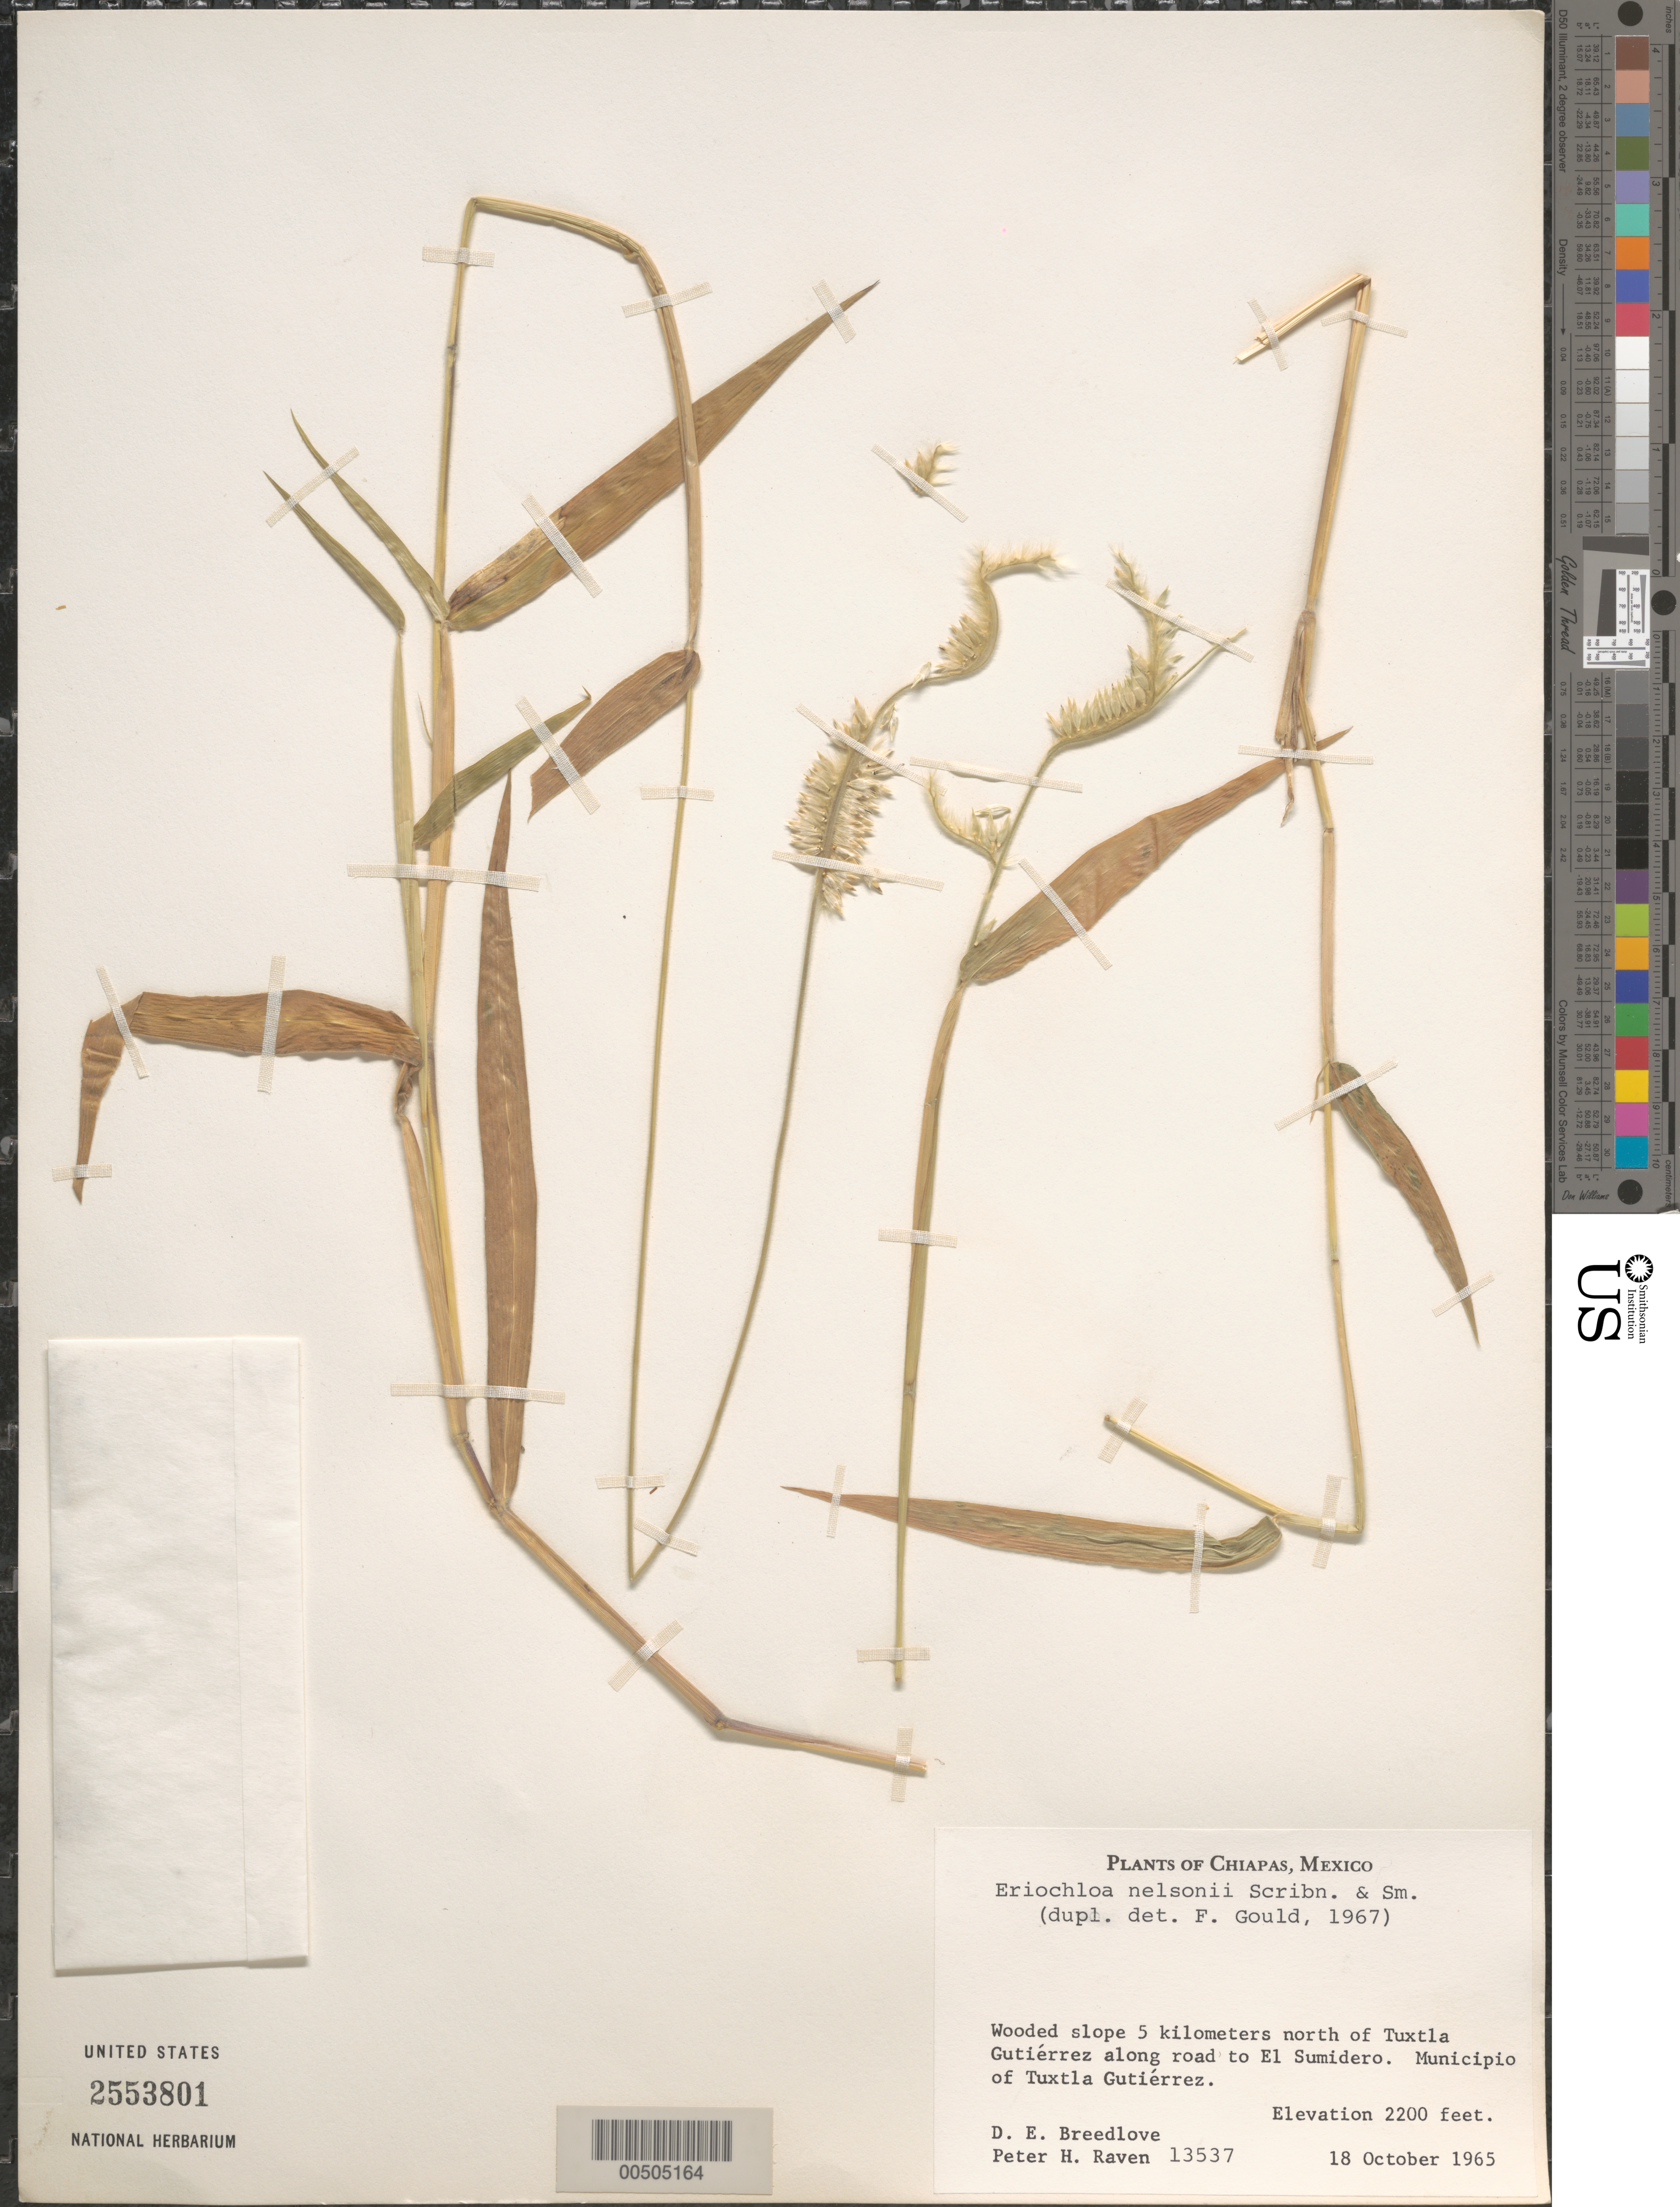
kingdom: Plantae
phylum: Tracheophyta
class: Liliopsida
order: Poales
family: Poaceae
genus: Eriochloa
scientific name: Eriochloa nelsonii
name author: Scribn. & J.G. Sm.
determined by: Gould, F.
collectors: D. E. Breedlove & P. H. Raven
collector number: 13537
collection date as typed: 18 Oct 1965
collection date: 1965-10-18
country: Mexico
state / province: Chiapas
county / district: Tuxtla Gutiérrez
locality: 5 km N of Tuxtla Gutiérrez along rd to El Sumidero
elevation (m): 671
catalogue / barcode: US 2553801